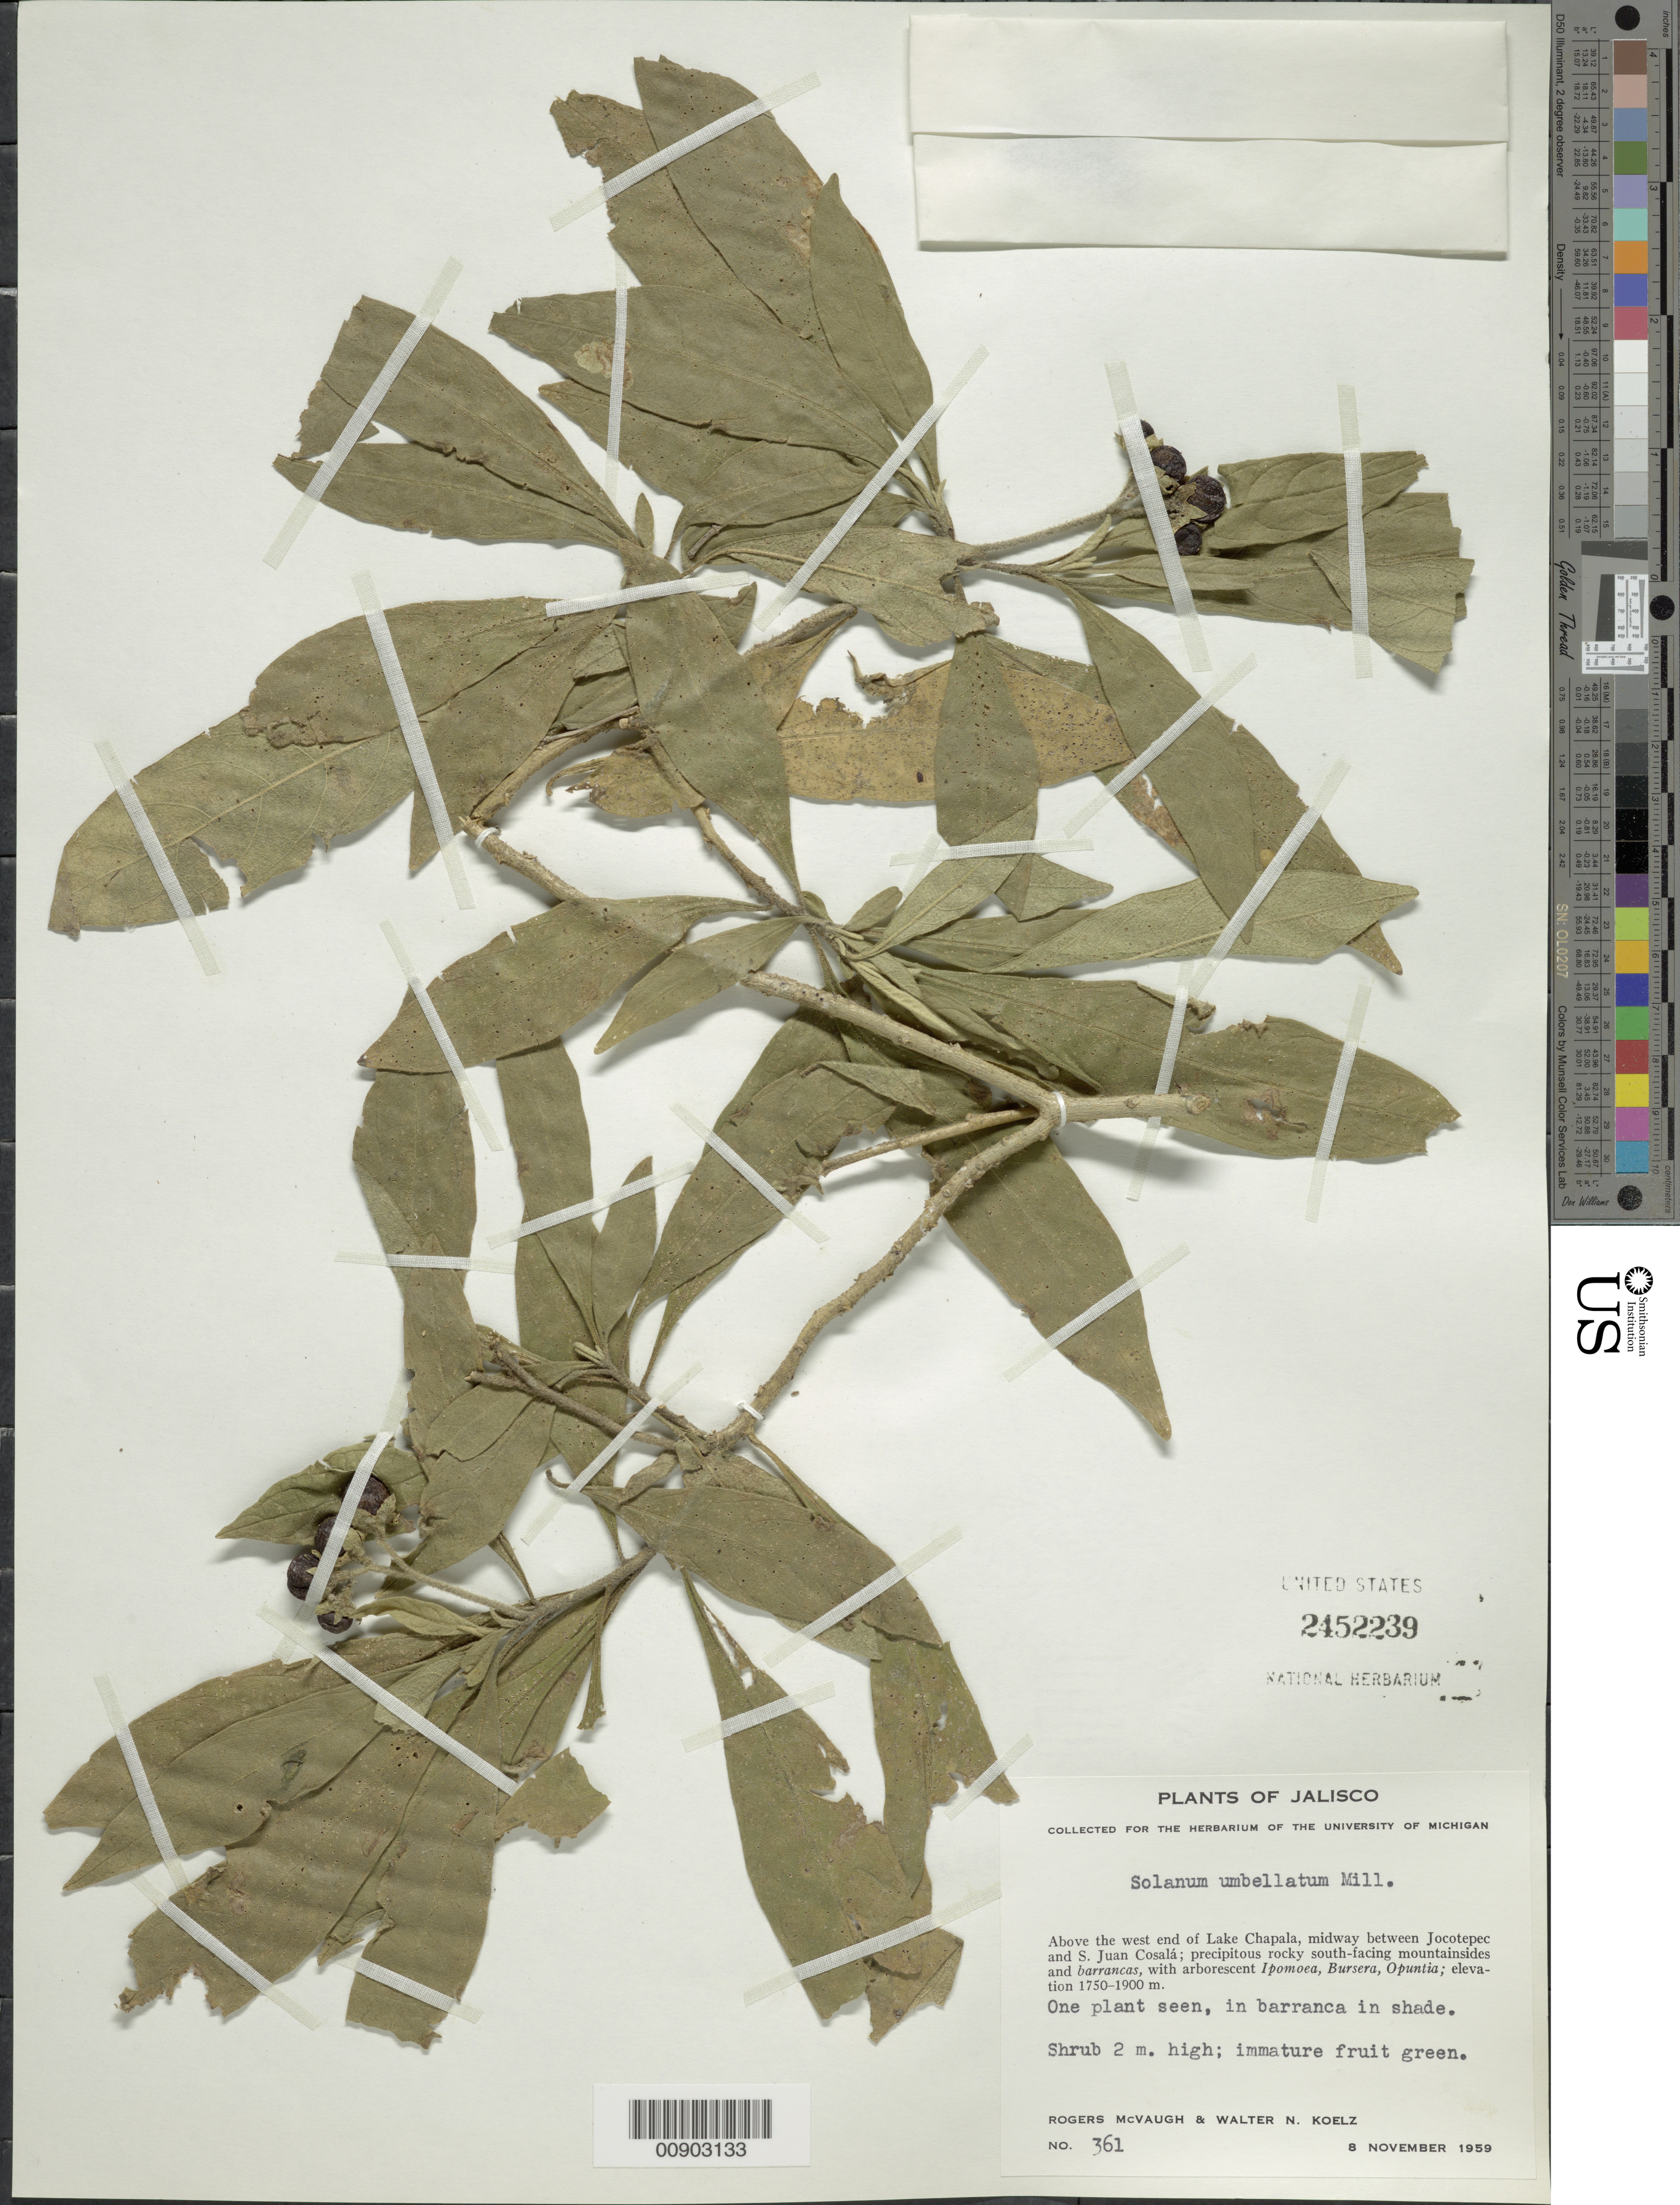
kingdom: Plantae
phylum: Tracheophyta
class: Magnoliopsida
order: Solanales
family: Solanaceae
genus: Solanum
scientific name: Solanum umbellatum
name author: Mill.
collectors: R. McVaugh & W. N. Koelz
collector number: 361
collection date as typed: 08 Nov 1959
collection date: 1959-11-08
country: Mexico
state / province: Jalisco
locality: Above the west end of Lake Chapala, midway between Jocotepec and S. Juan Cosalá.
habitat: Precipitous rocky south-facing mountainsides and barrancas, with arborescent Ipomoea, Bursera, Opuntia. In barranca in shade.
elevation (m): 1900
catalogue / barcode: US 2452239